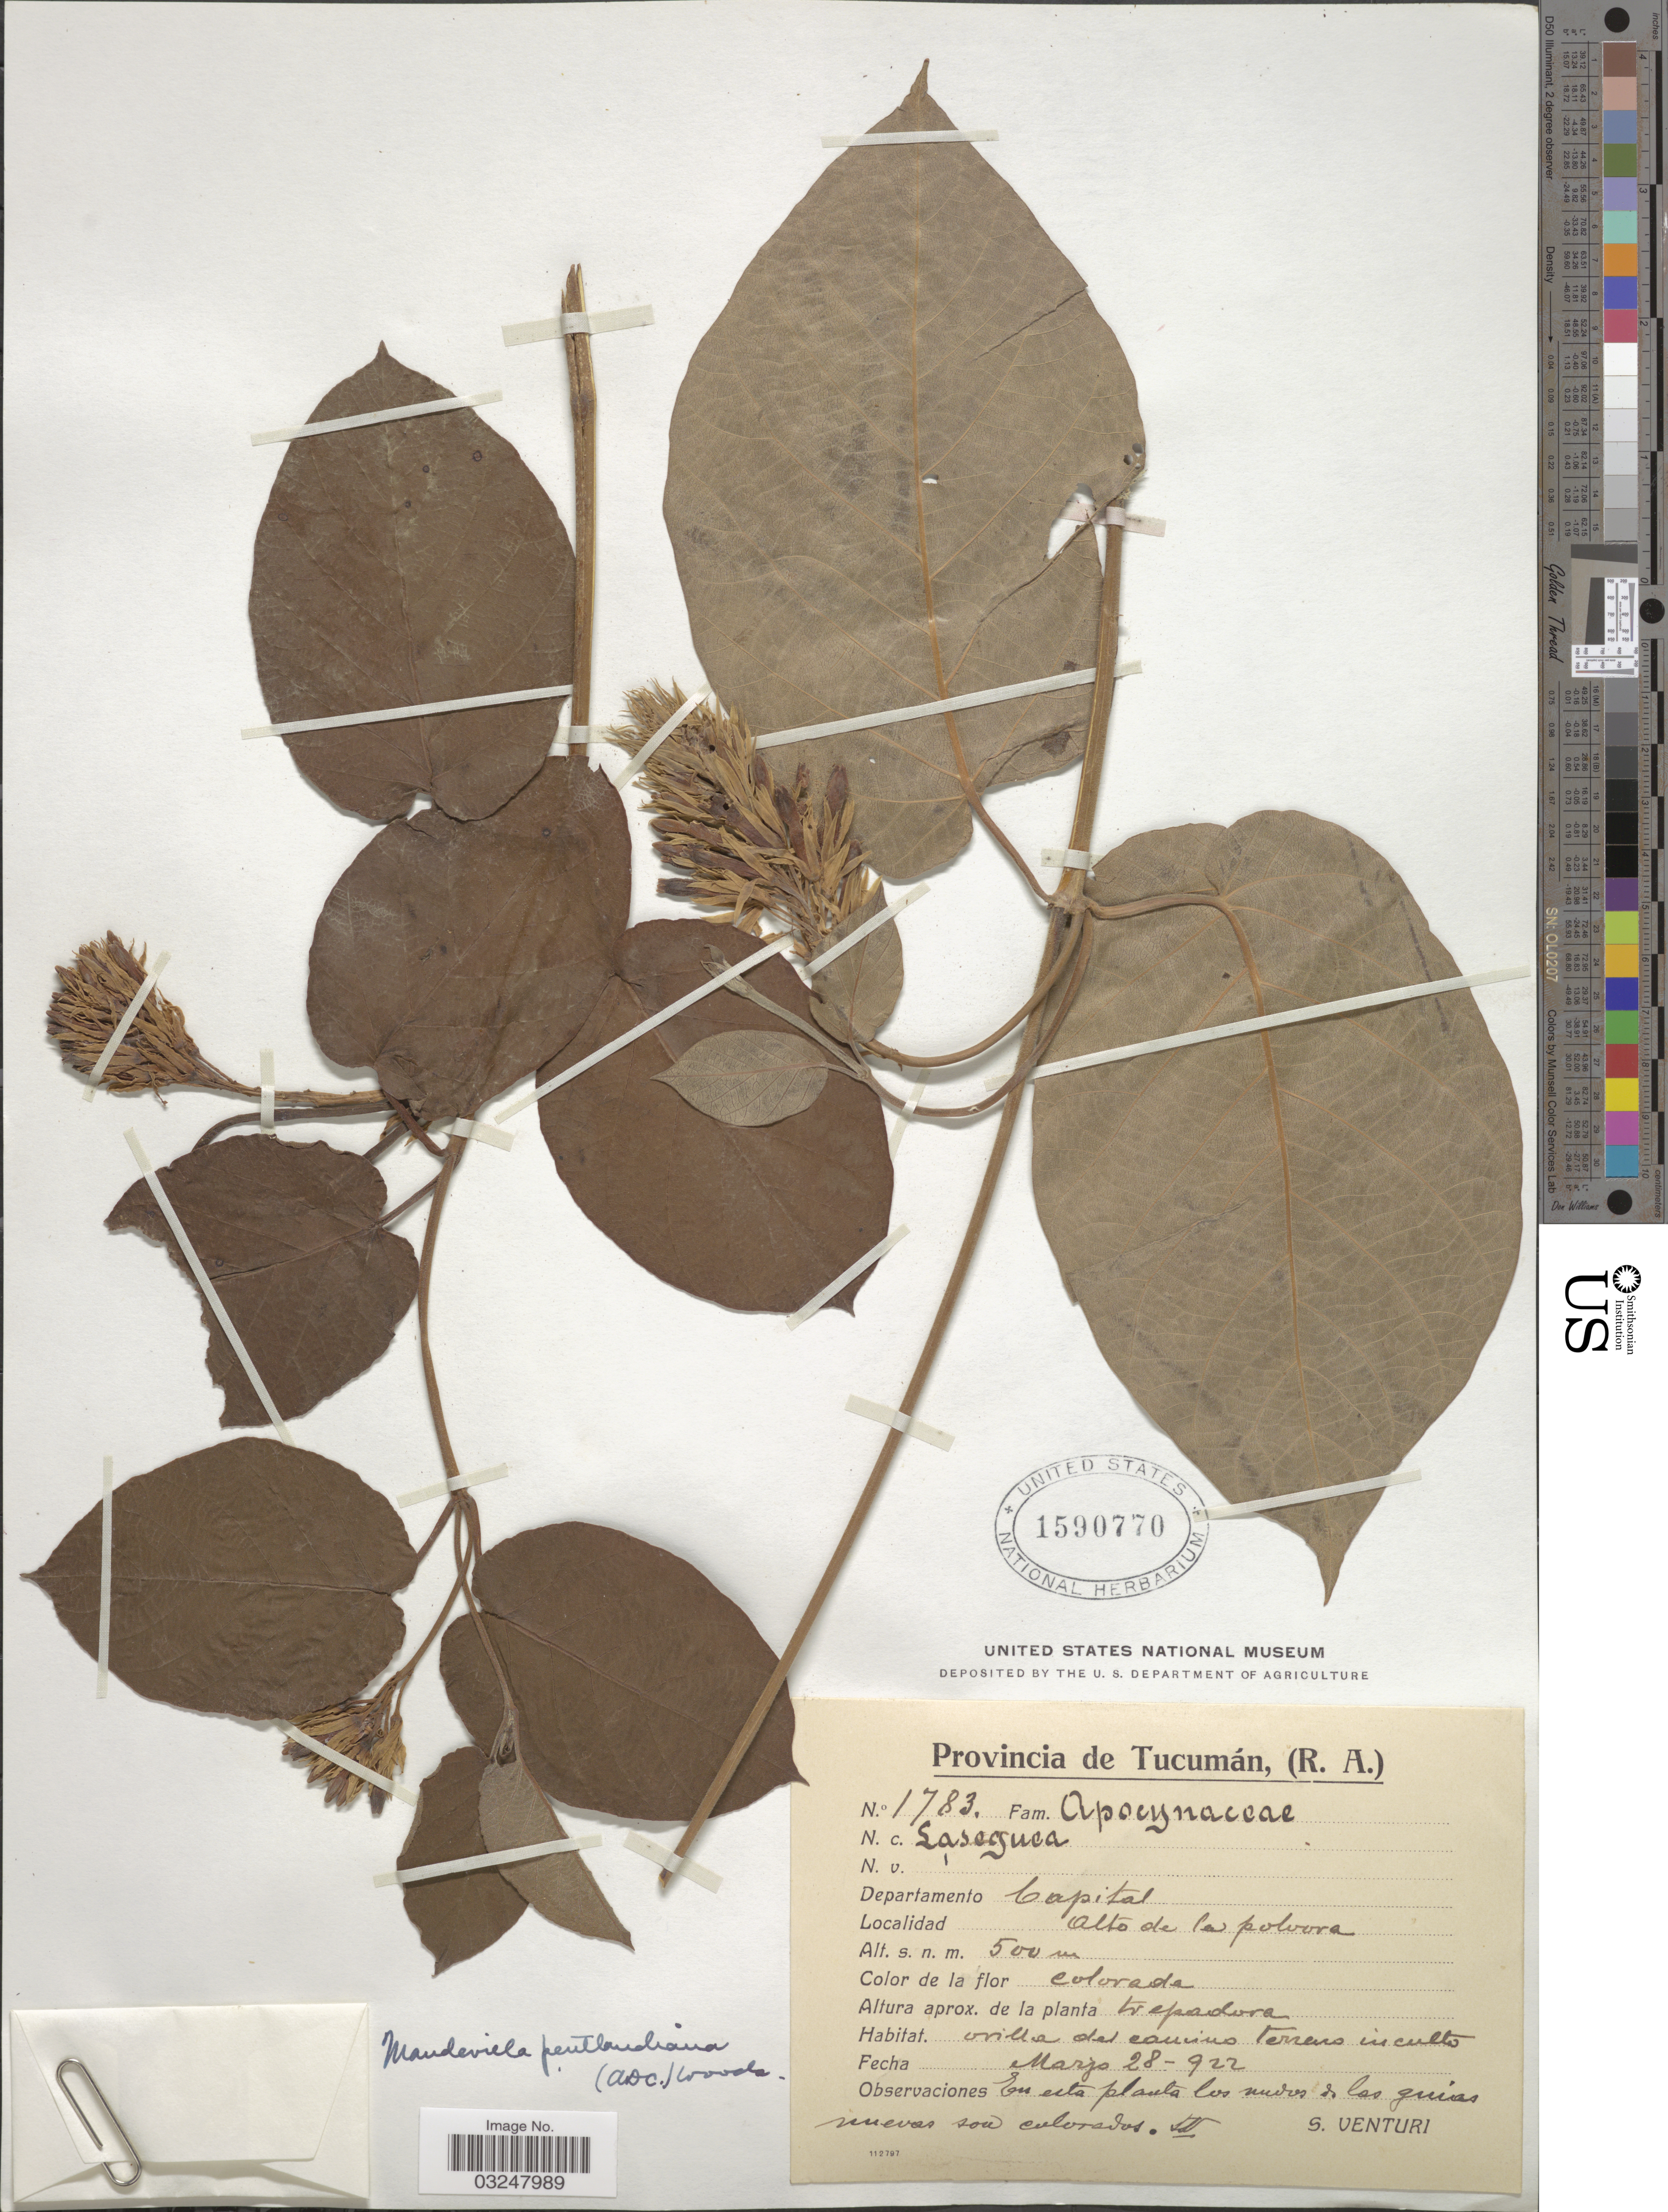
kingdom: Plantae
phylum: Tracheophyta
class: Magnoliopsida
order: Gentianales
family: Apocynaceae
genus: Mandevilla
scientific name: Mandevilla pentlandiana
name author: (DC.) Woodson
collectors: S. Venturi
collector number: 1783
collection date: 1922-03-28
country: Argentina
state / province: Tucuman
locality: Provincia de Tucumán, (R.A.) Departamento Capital, Alto de la Pólvora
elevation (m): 500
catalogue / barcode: US 1590770